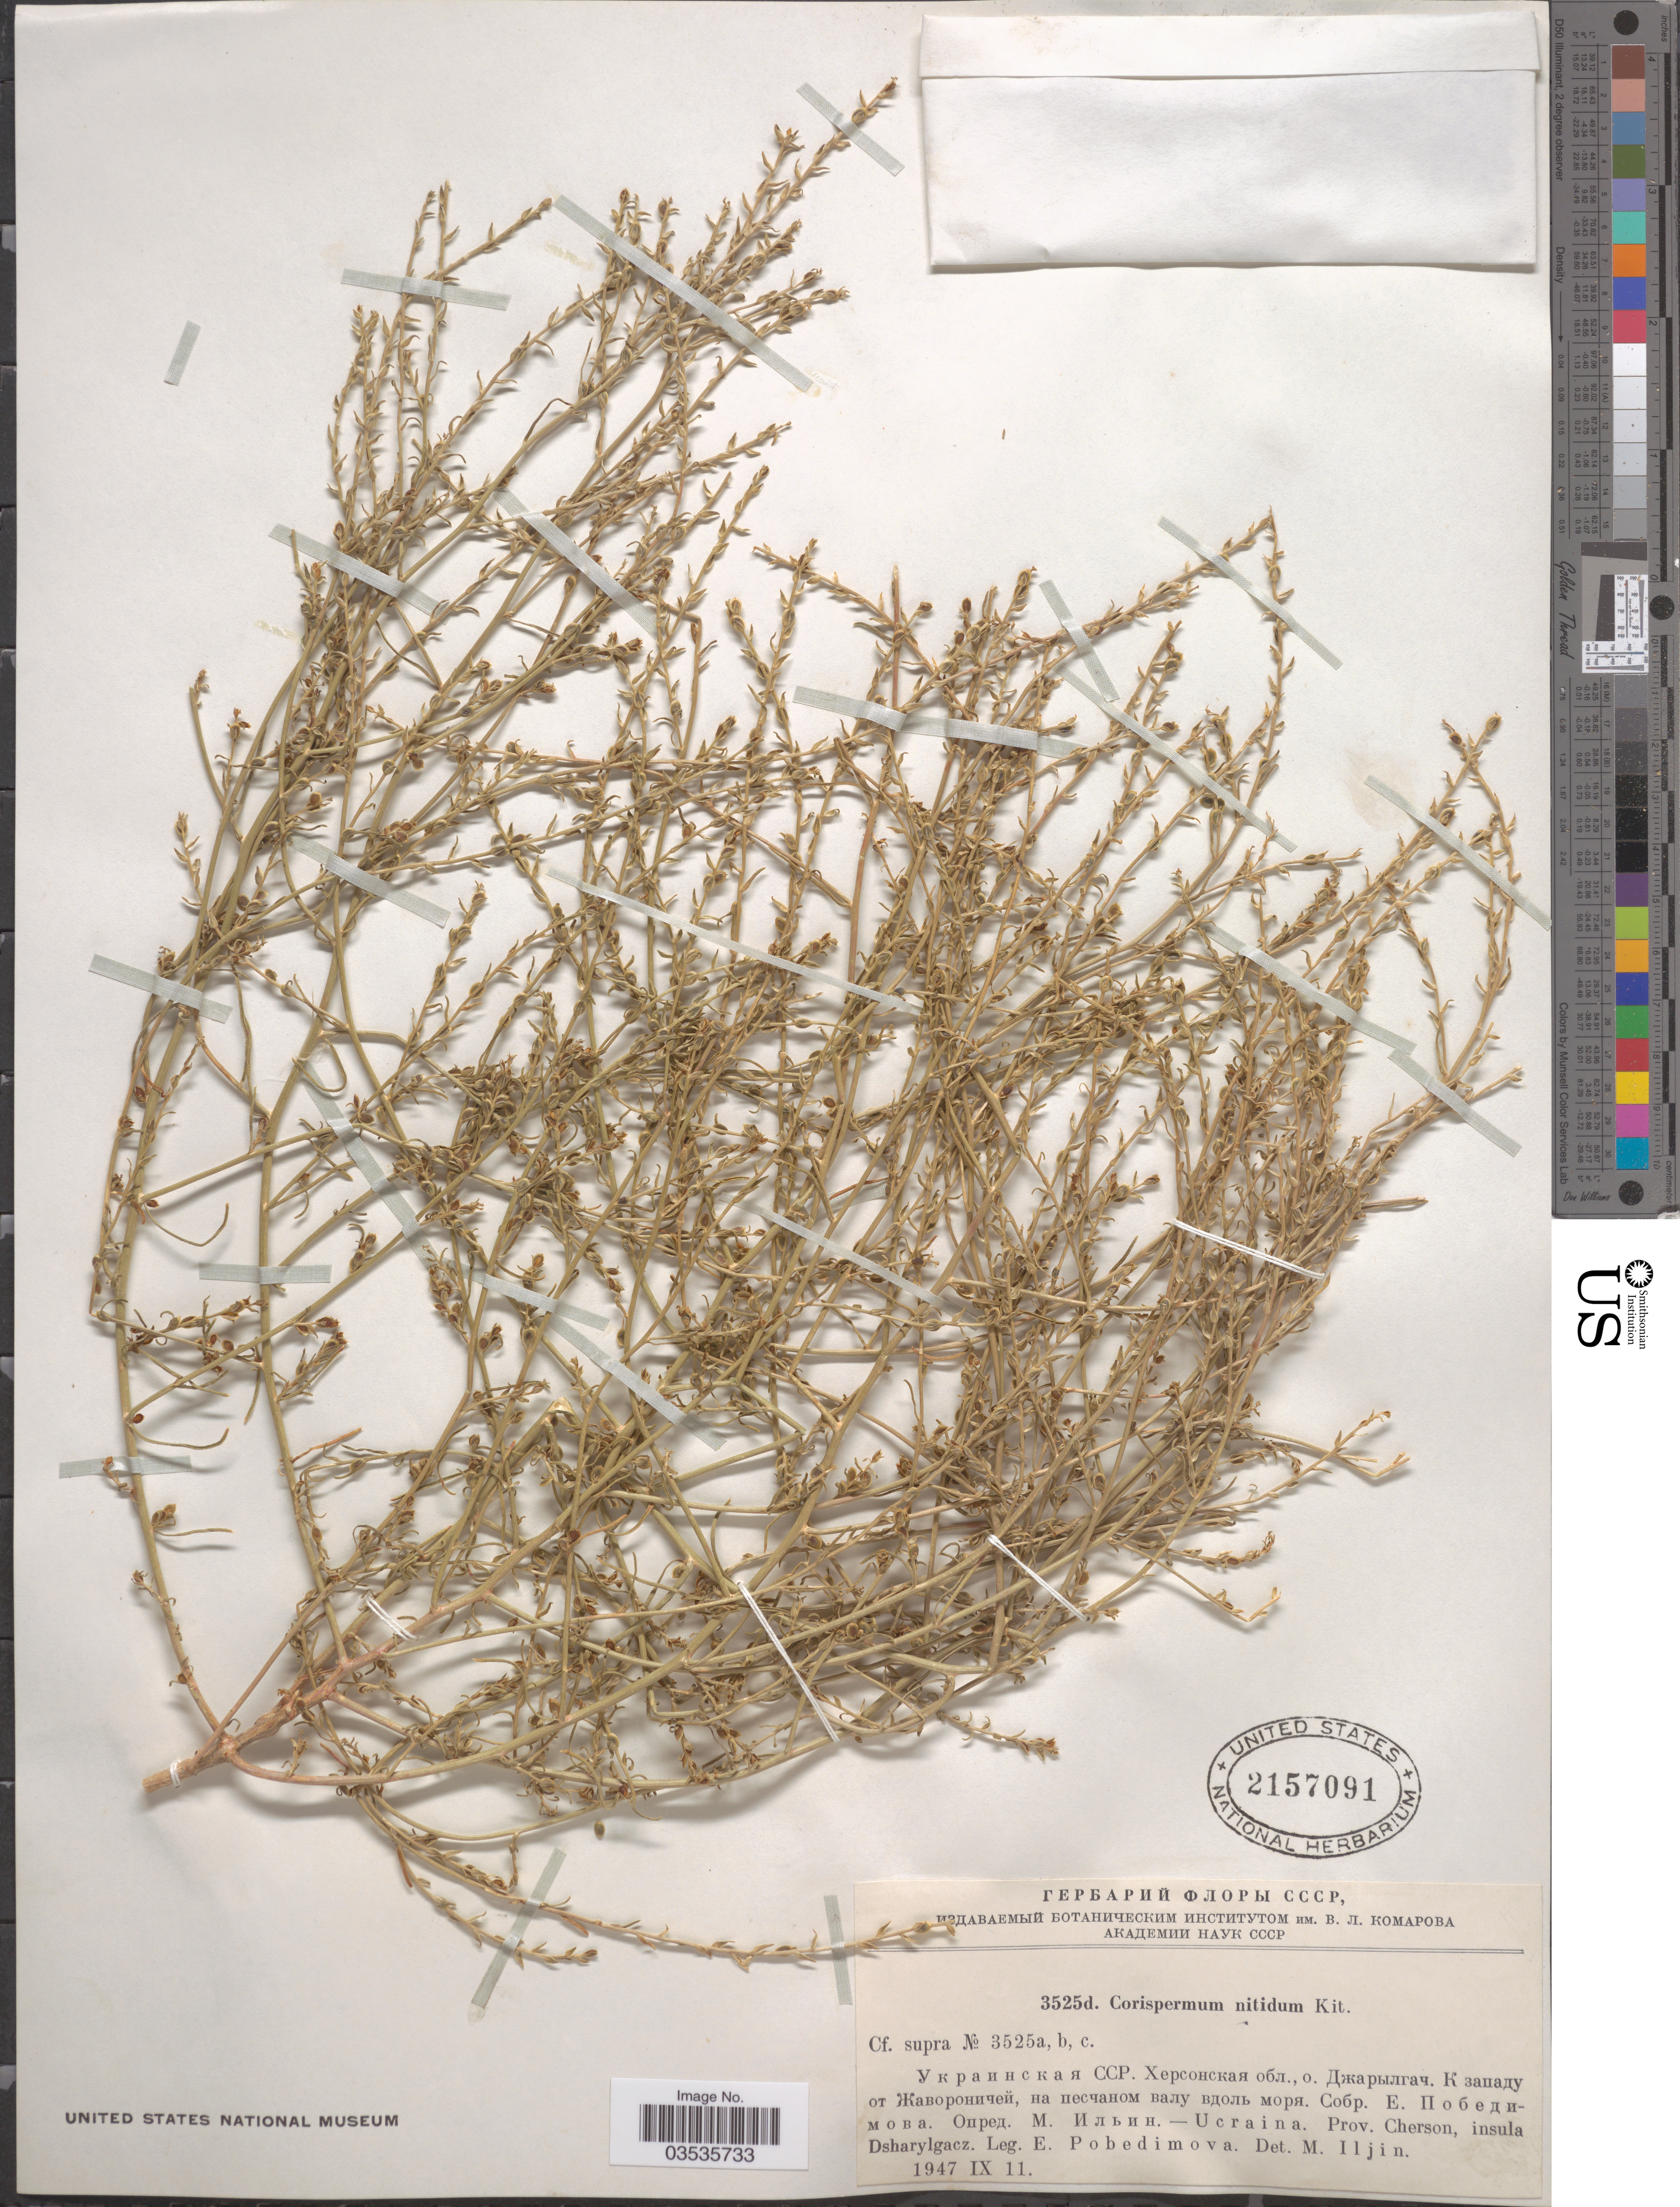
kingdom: Plantae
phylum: Tracheophyta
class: Magnoliopsida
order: Caryophyllales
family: Amaranthaceae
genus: Corispermum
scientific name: Corispermum nitidum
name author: Kit. ex Schult.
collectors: E. Pobedimova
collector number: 3525d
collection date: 1947-09-11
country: Ukraine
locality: Ucraina. Prov. Cherson, insula Dsharylgacz.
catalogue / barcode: US 2157091